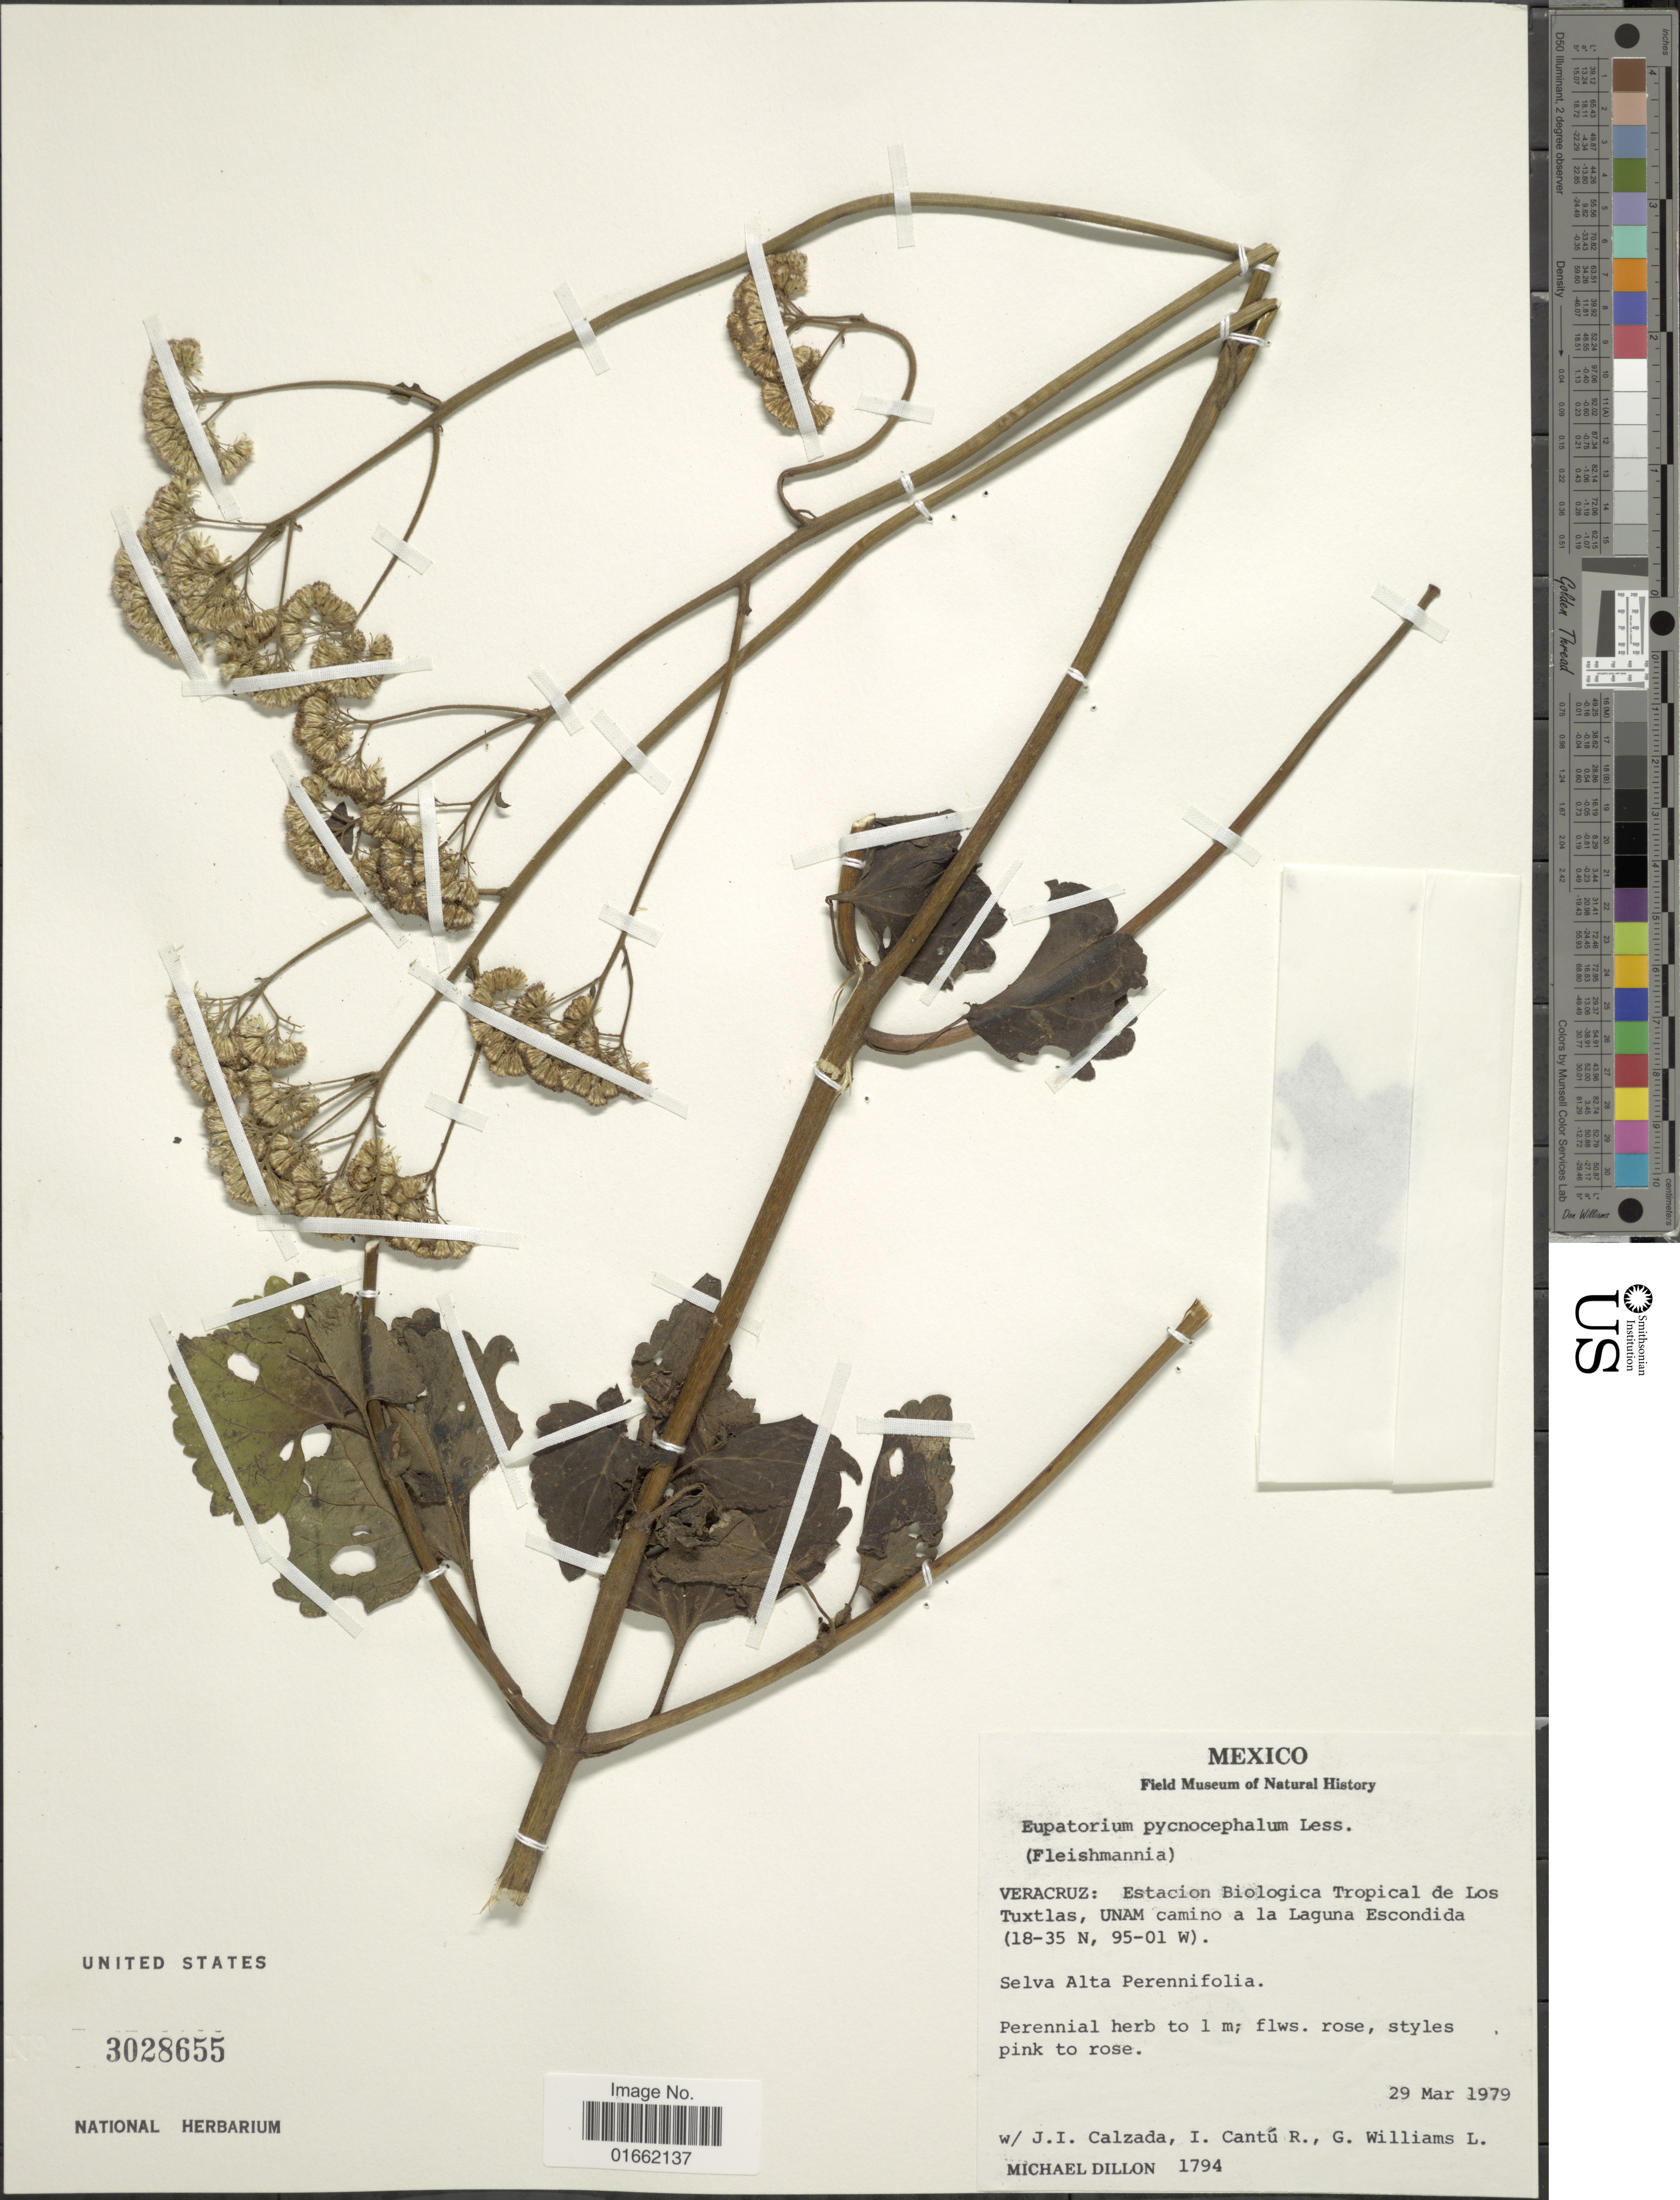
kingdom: Plantae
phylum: Tracheophyta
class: Magnoliopsida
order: Asterales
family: Asteraceae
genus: Fleischmannia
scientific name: Fleischmannia sp.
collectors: M. O. Dillon, J. I. Calzada, I. Cantu R. & -. Louis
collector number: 1794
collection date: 1979-03-29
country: Mexico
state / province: Veracruz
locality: Veracruz: Estacion Biologica Tropical de Los Tuxtlas, UNAM camino a la Laguna Escondida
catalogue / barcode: US 3028655